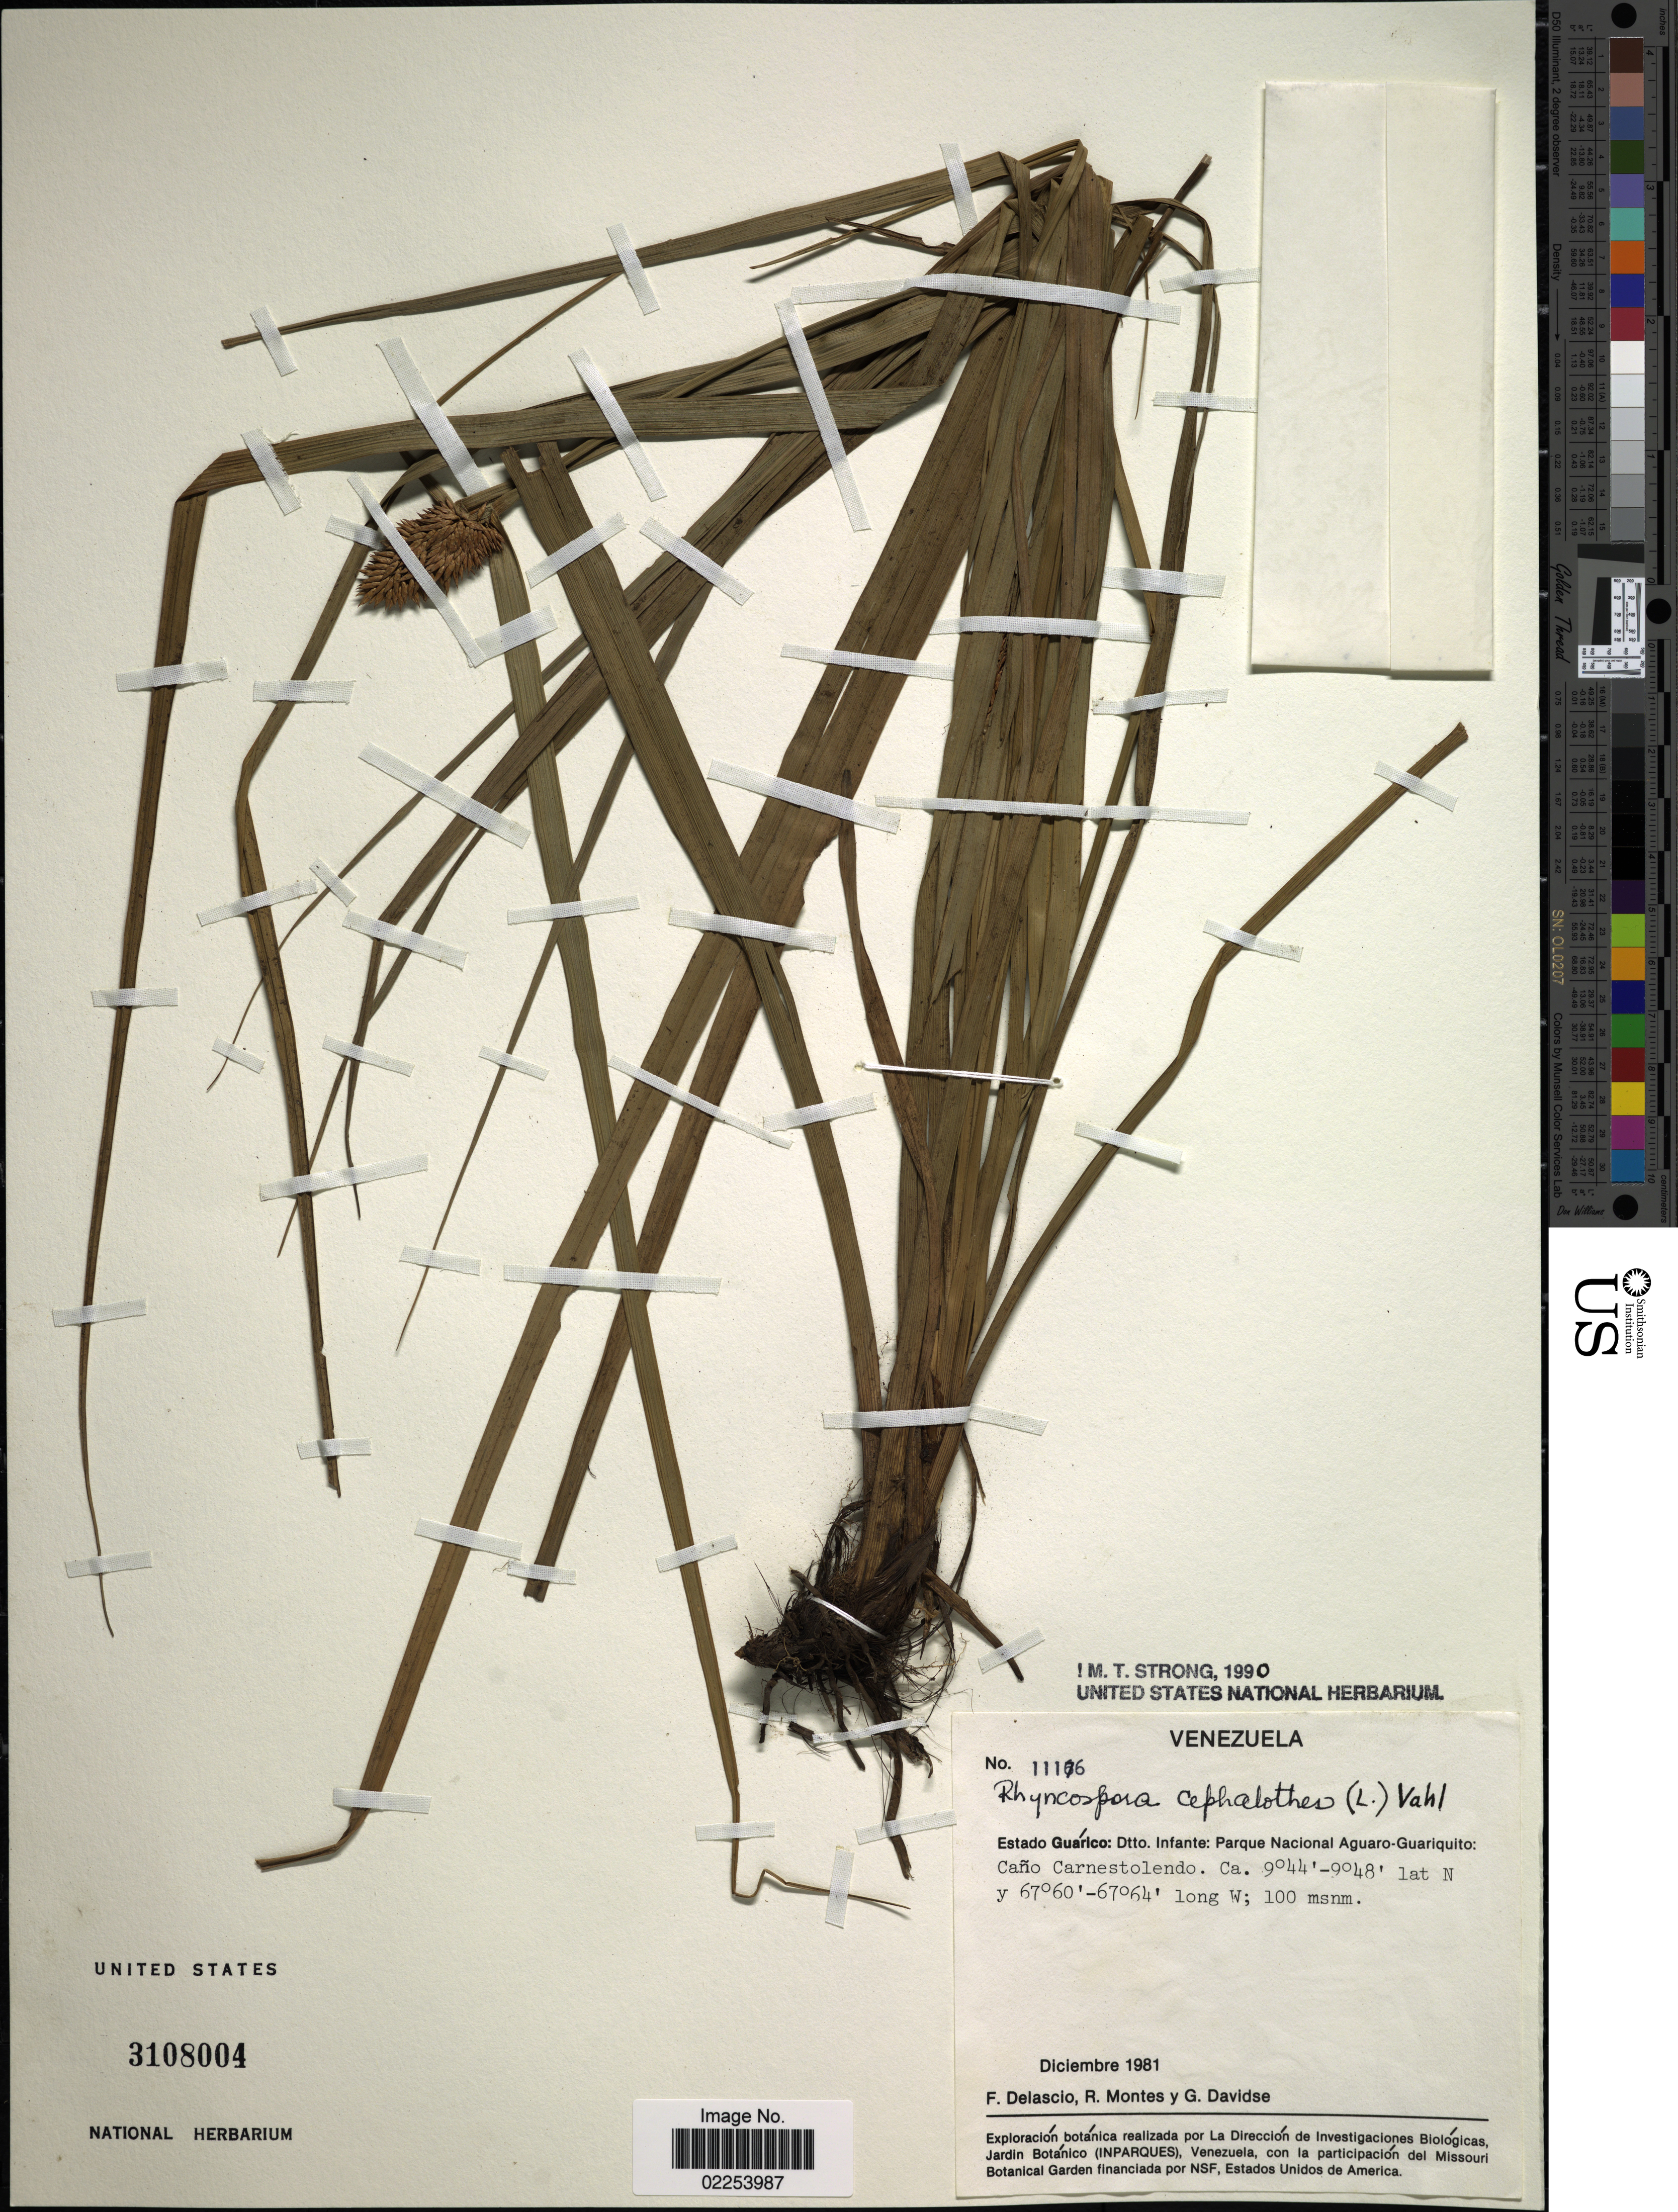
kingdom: Plantae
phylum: Tracheophyta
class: Liliopsida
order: Poales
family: Cyperaceae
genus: Rhynchospora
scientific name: Rhynchospora cephalotes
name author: (L.) Vahl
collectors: F. Delascio C., R. Montes & G. Davidse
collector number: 11176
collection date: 1981-12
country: Venezuela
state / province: Guárico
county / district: Leonardo Infante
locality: Dtto. Infante: Parque Nacional Aguaro - Guariquito: Cano Carnestolendo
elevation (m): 100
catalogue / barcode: US 3108004